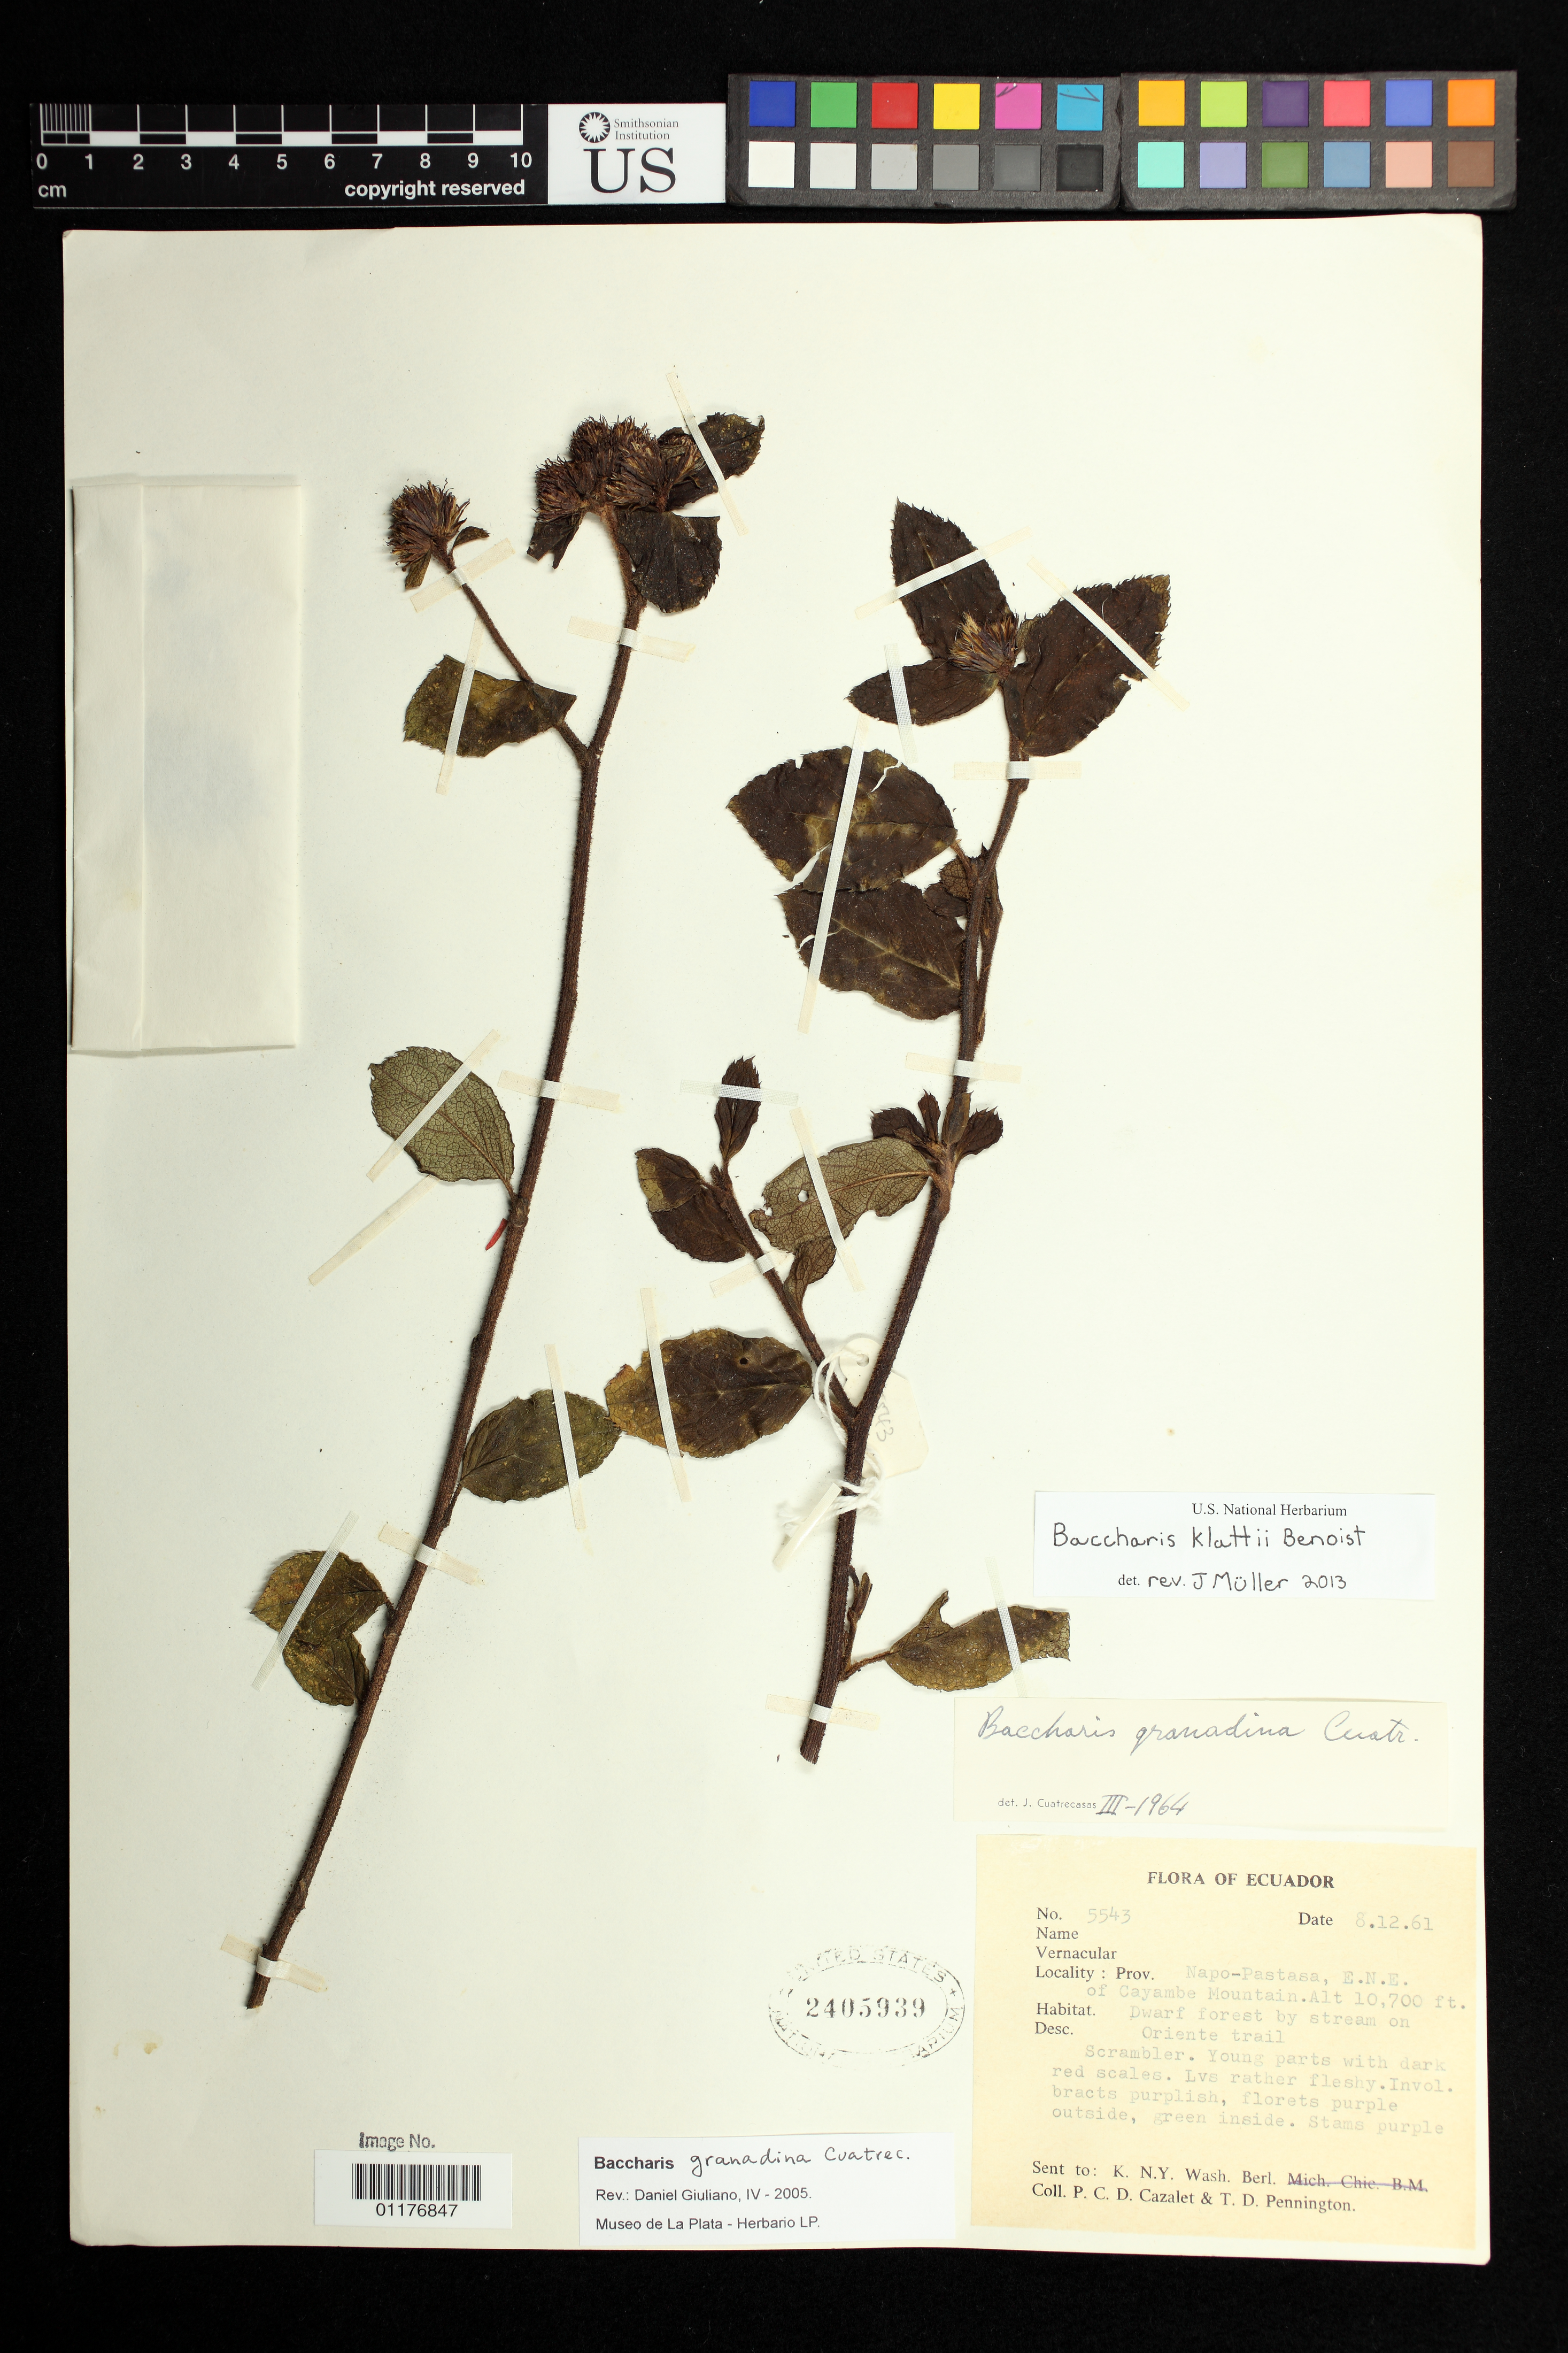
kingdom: Plantae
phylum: Tracheophyta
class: Magnoliopsida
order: Asterales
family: Asteraceae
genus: Baccharis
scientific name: Baccharis klattii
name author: Benoist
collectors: P. C. D. Cazalet & T. D. Pennington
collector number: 5543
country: Ecuador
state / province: Napo / Pastaza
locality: ENE of Cayambe Mountain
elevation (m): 3261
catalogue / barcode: US 2405939